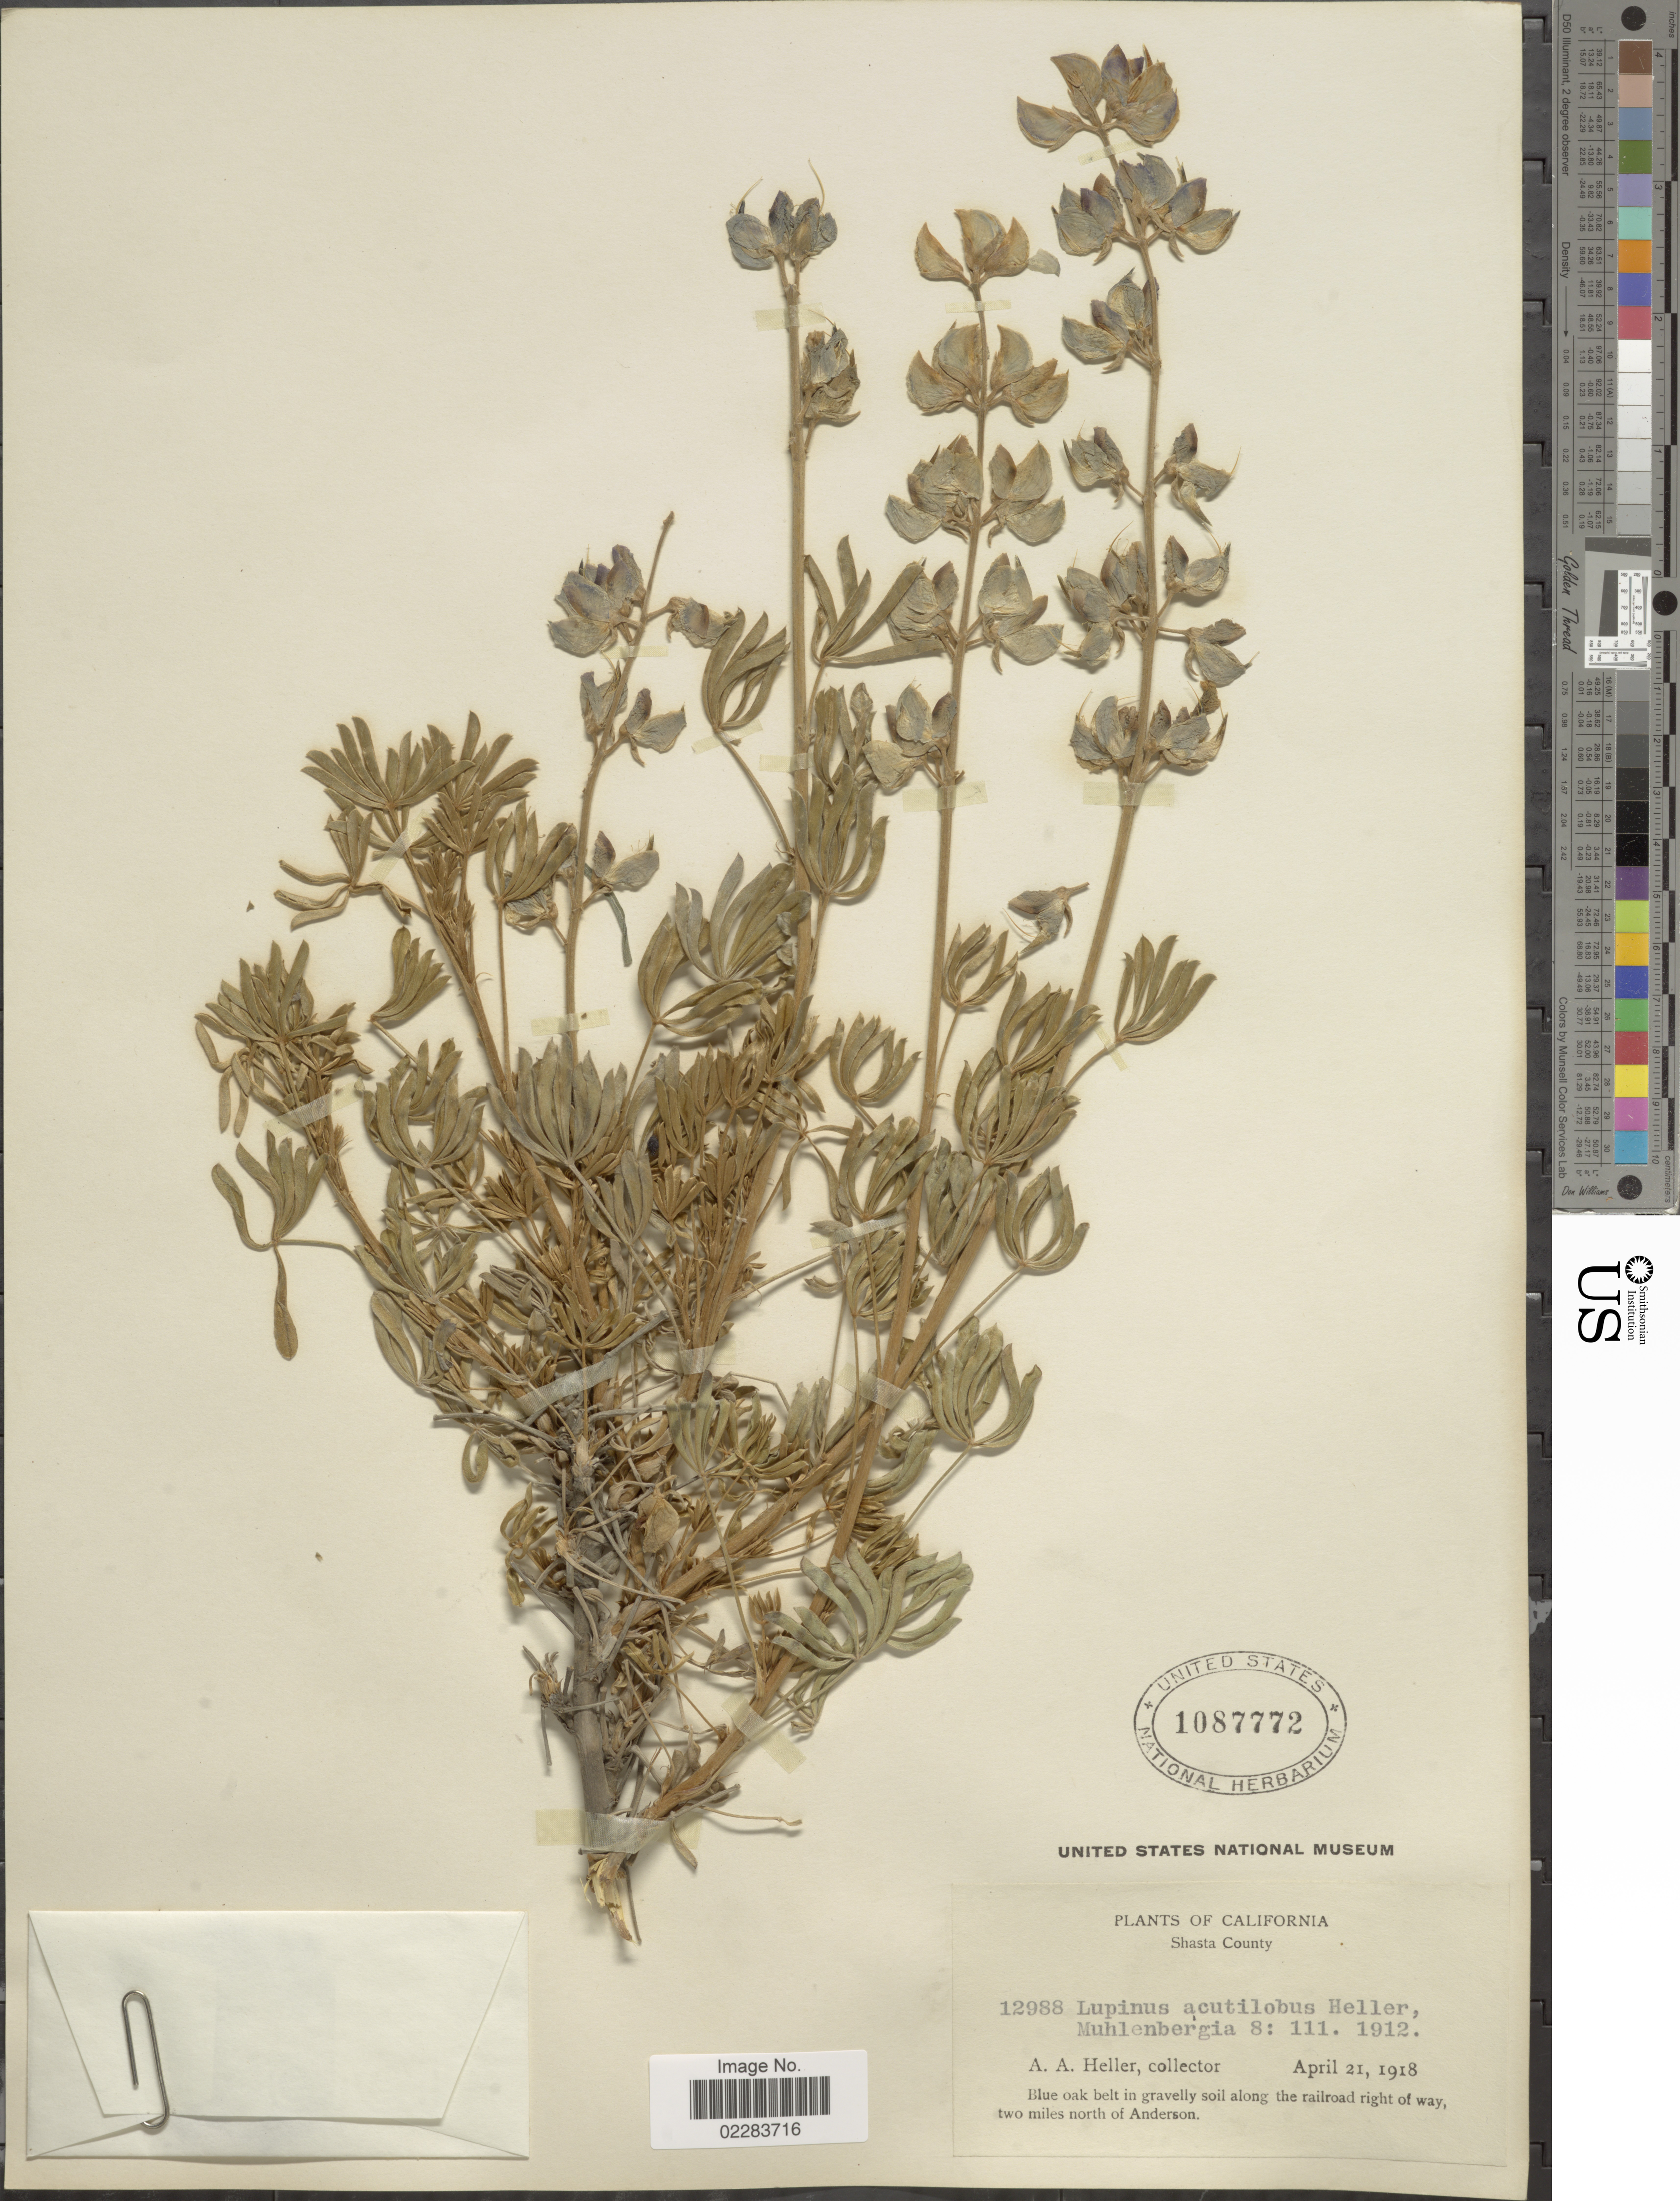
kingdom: Plantae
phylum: Tracheophyta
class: Magnoliopsida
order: Fabales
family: Fabaceae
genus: Lupinus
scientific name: Lupinus albifrons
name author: Benth.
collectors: A. A. Heller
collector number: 12988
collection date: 1918-04-21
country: United States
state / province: California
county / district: Shasta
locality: Shasta County. Blue Oak belt in gravelly soil along the railroad right of way, two miles north of Anderson.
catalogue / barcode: US 1087772